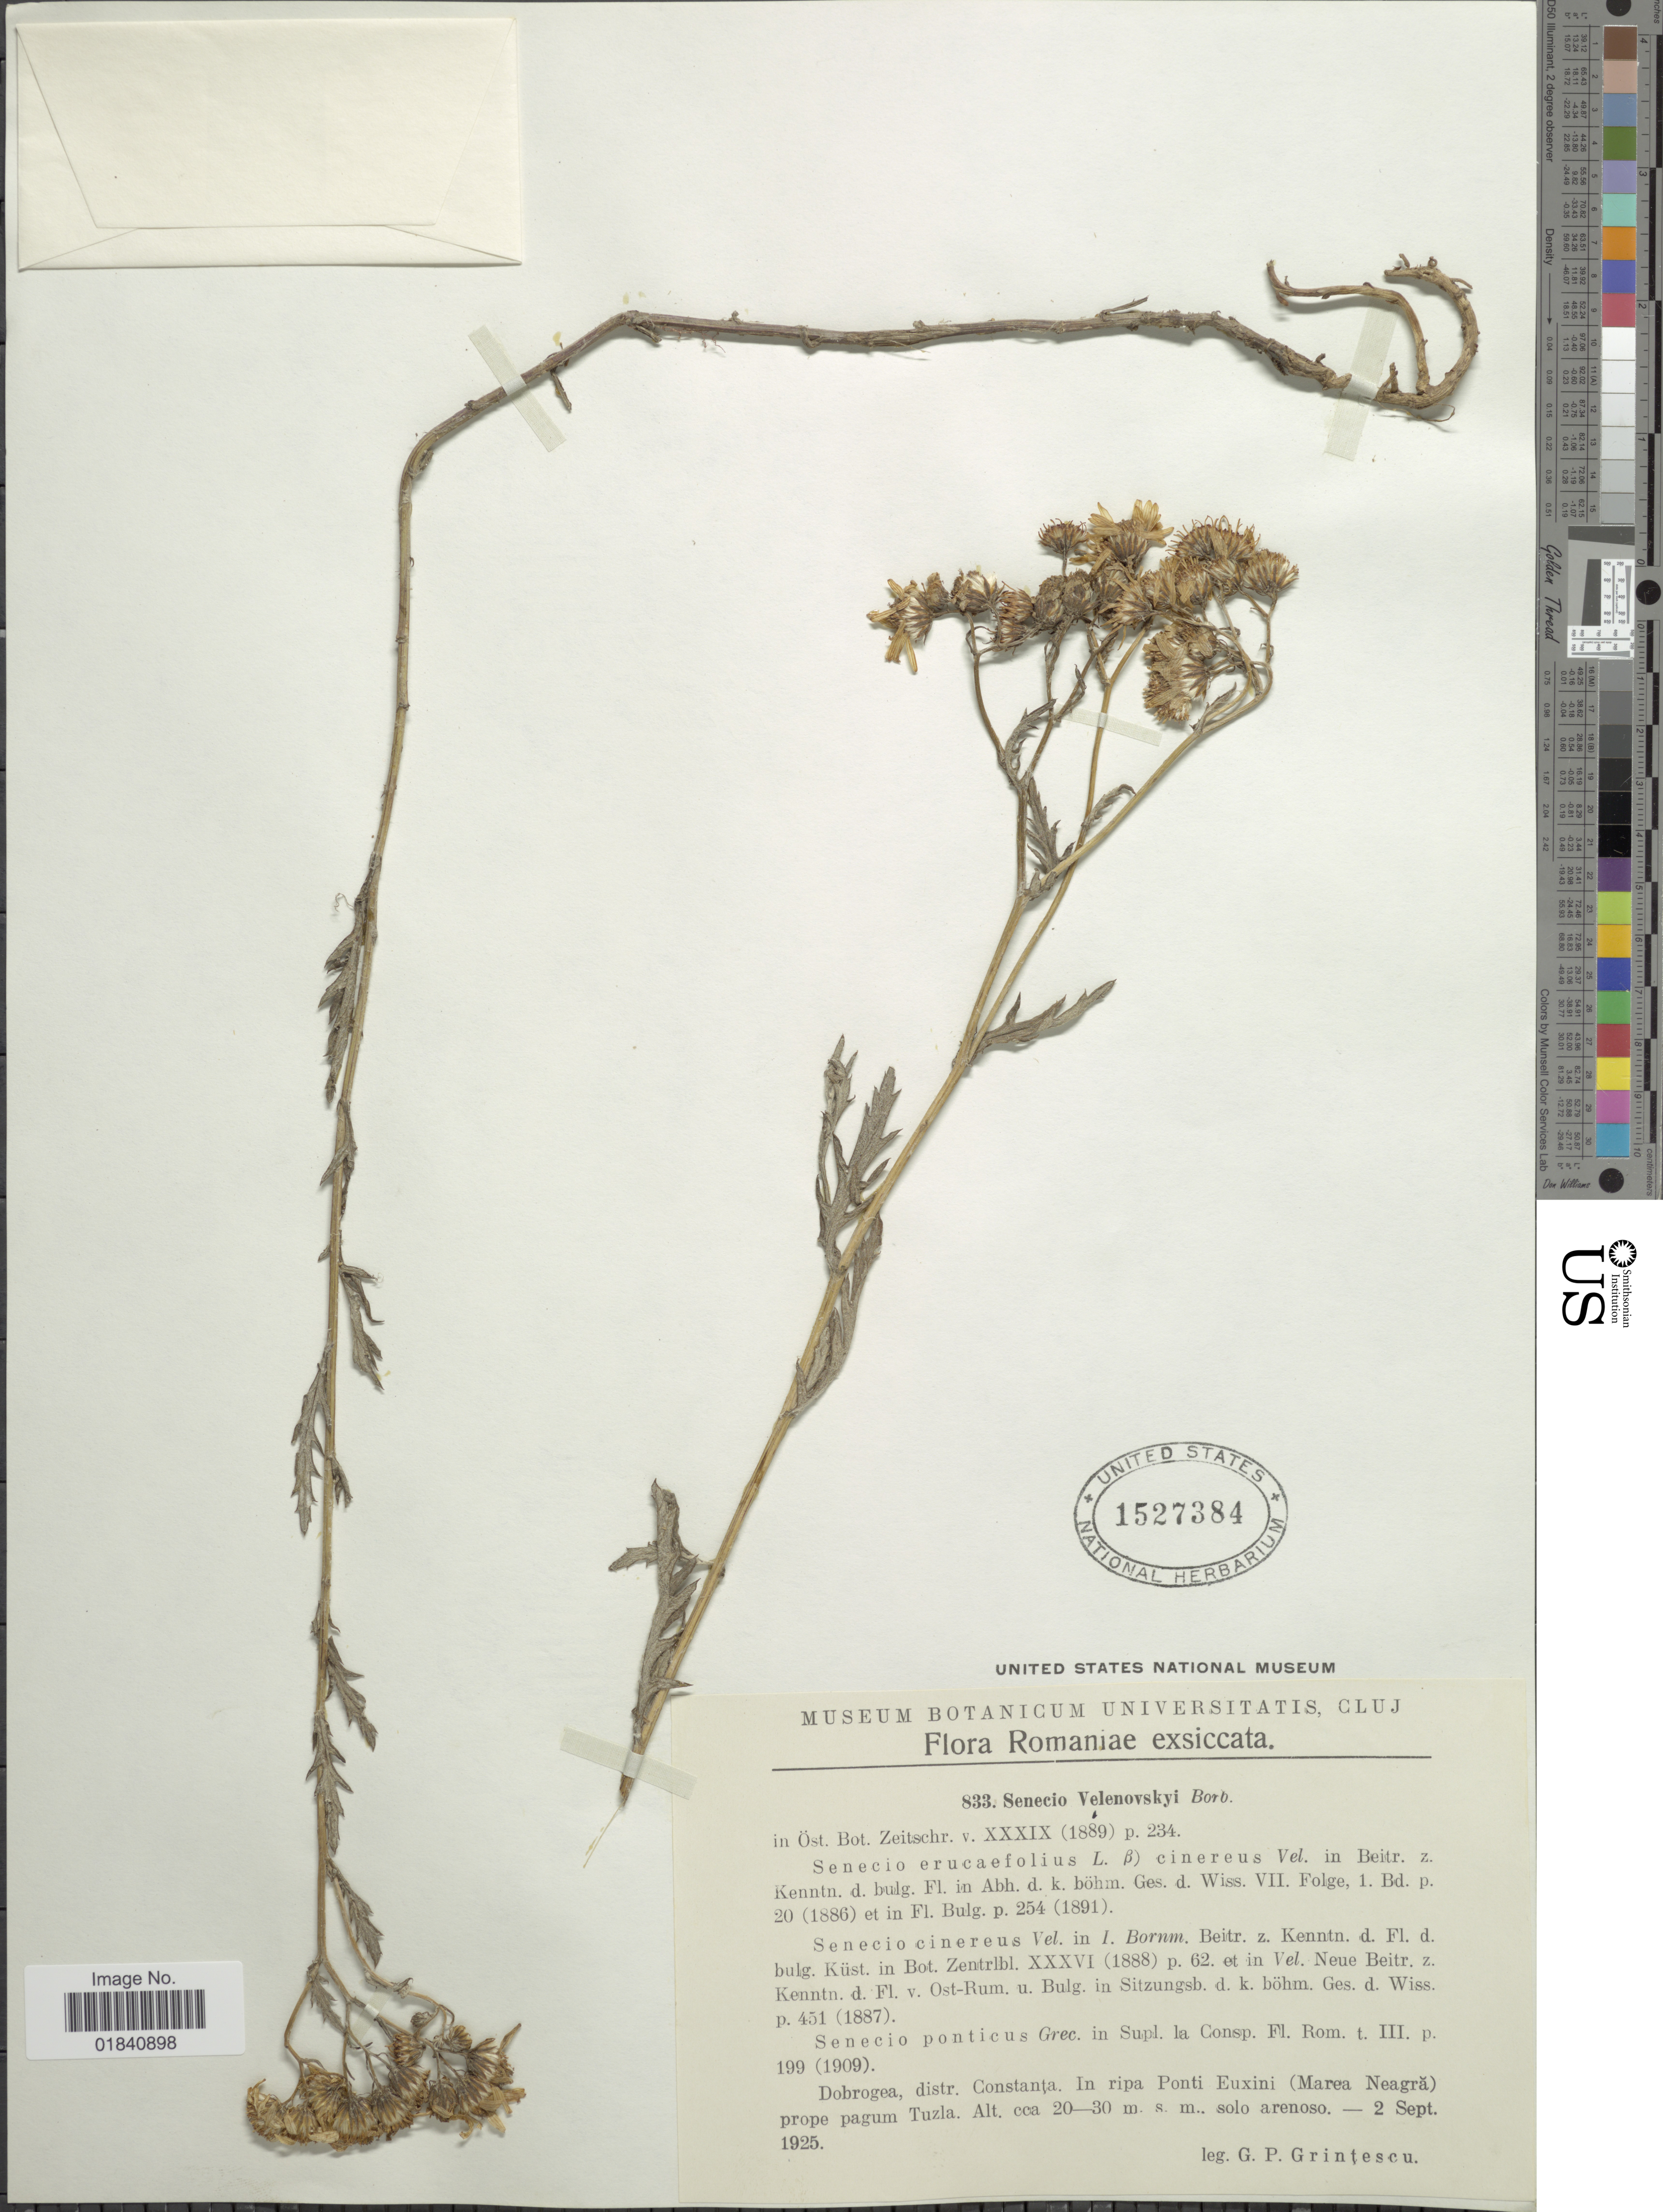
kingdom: Plantae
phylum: Tracheophyta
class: Magnoliopsida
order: Asterales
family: Asteraceae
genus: Jacobaea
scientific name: Jacobaea erucifolia subsp. arenaria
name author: B. Nord. & Greuter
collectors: G. Grintescu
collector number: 833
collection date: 1925-09-02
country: Romania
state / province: Constanta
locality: Dobrogea. In ripa Ponti Euxini (Marea Neagra) prope pagum Tuzla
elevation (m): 20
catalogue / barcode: US 1527384